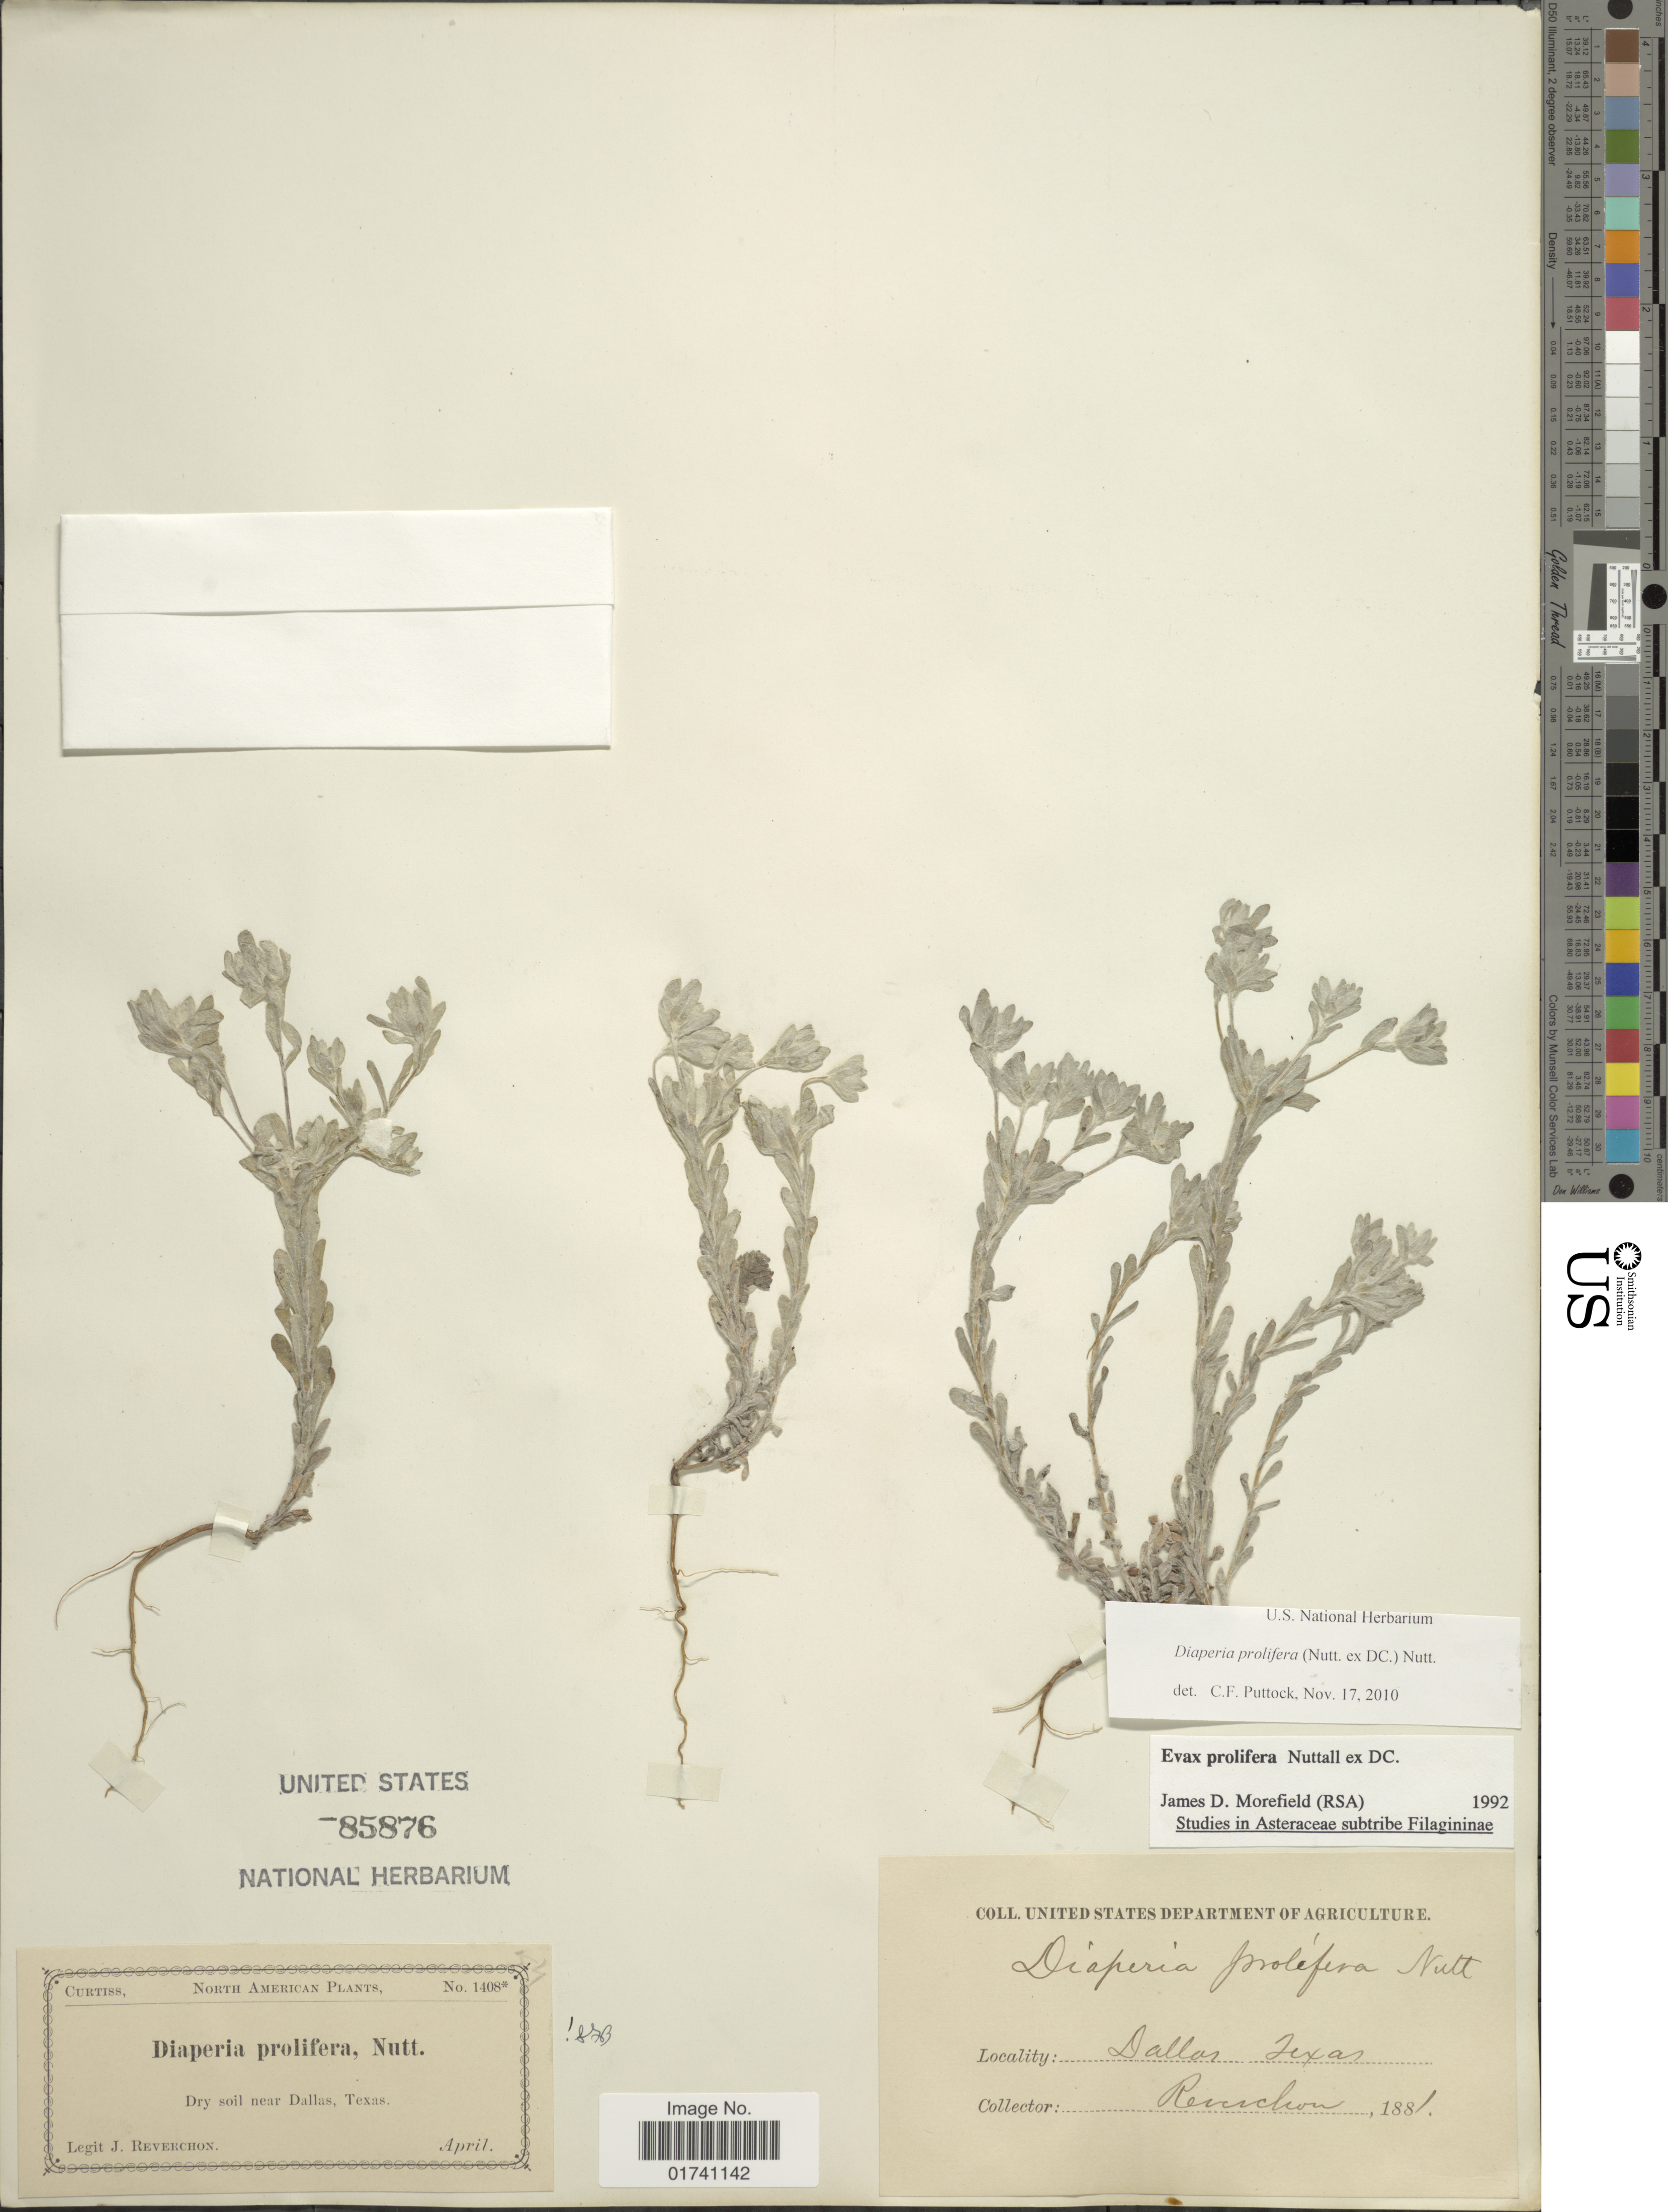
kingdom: Plantae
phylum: Tracheophyta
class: Magnoliopsida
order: Asterales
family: Asteraceae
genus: Diaperia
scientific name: Diaperia prolifera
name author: (Nutt. ex DC.) Morefield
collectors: J. Reverchon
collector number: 1408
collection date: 1881-04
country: United States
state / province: Texas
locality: Dallas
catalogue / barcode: US 85876